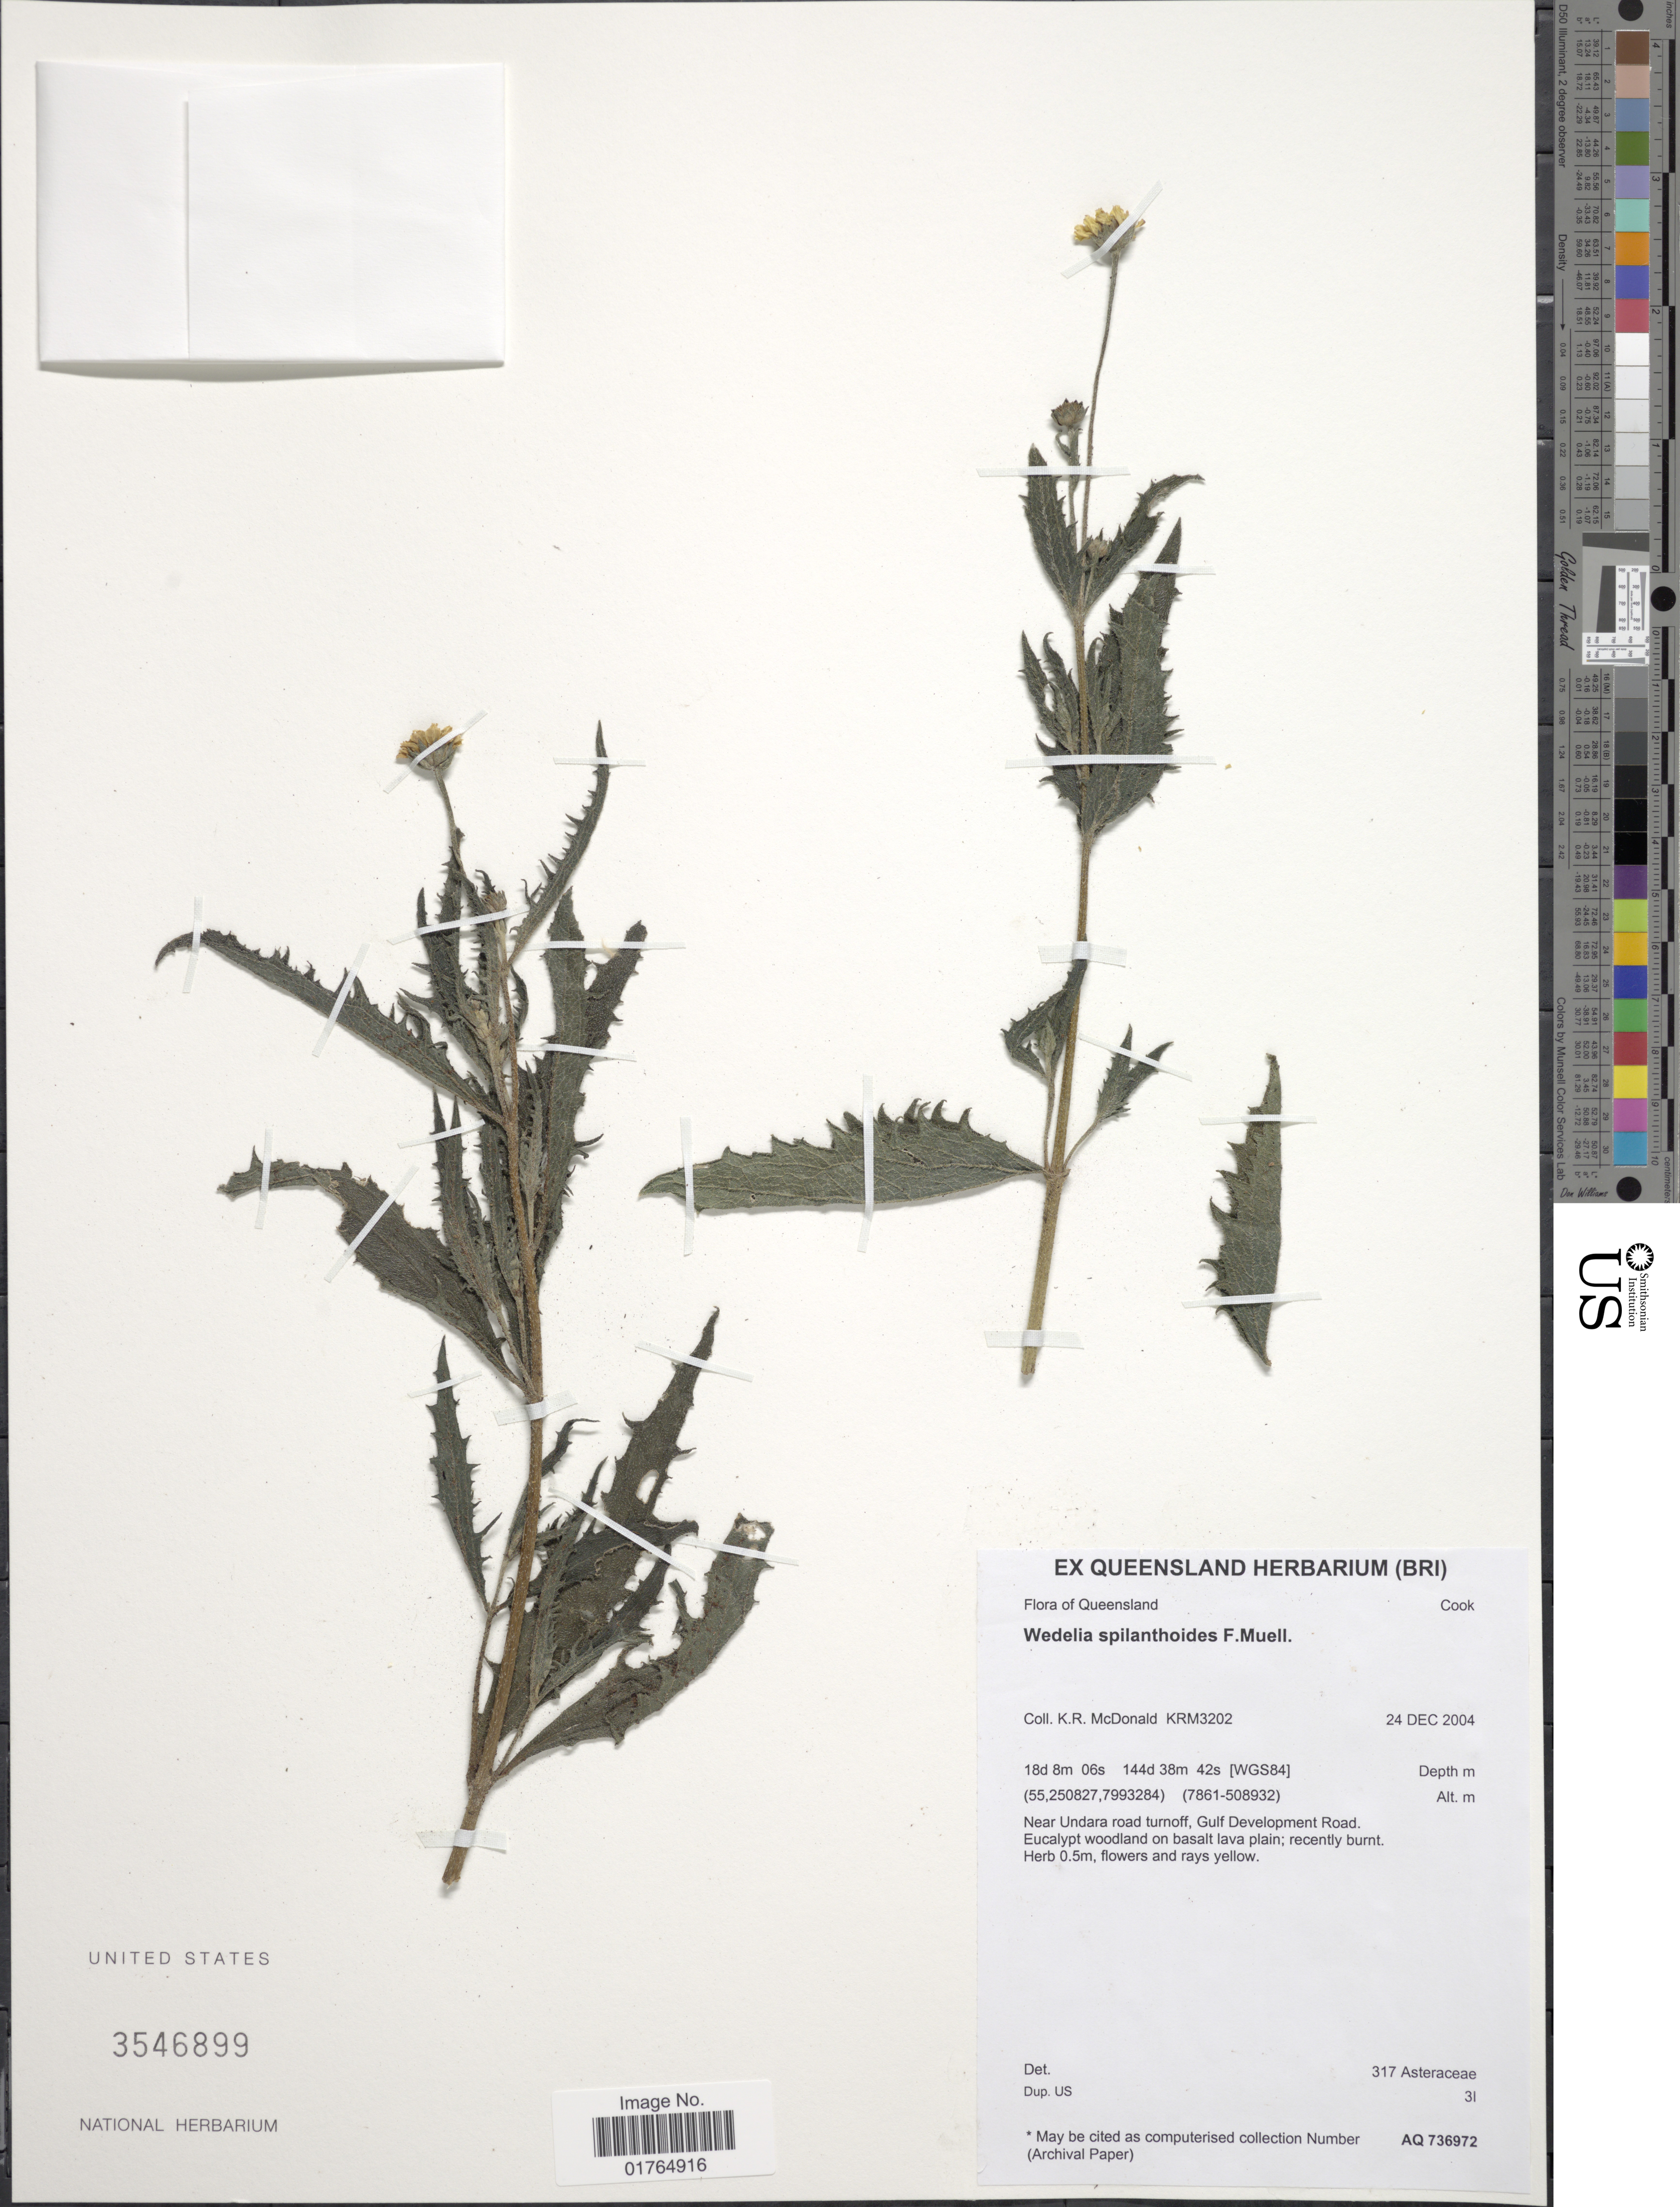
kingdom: Plantae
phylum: Tracheophyta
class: Magnoliopsida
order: Asterales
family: Asteraceae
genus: Wedelia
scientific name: Wedelia spilanthoides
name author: F. Muell.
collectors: K. McDonald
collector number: KRM3202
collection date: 2004-12-24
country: Australia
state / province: Queensland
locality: Cook, near Undara road turnoff, Gulf Development Road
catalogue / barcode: US 3546899